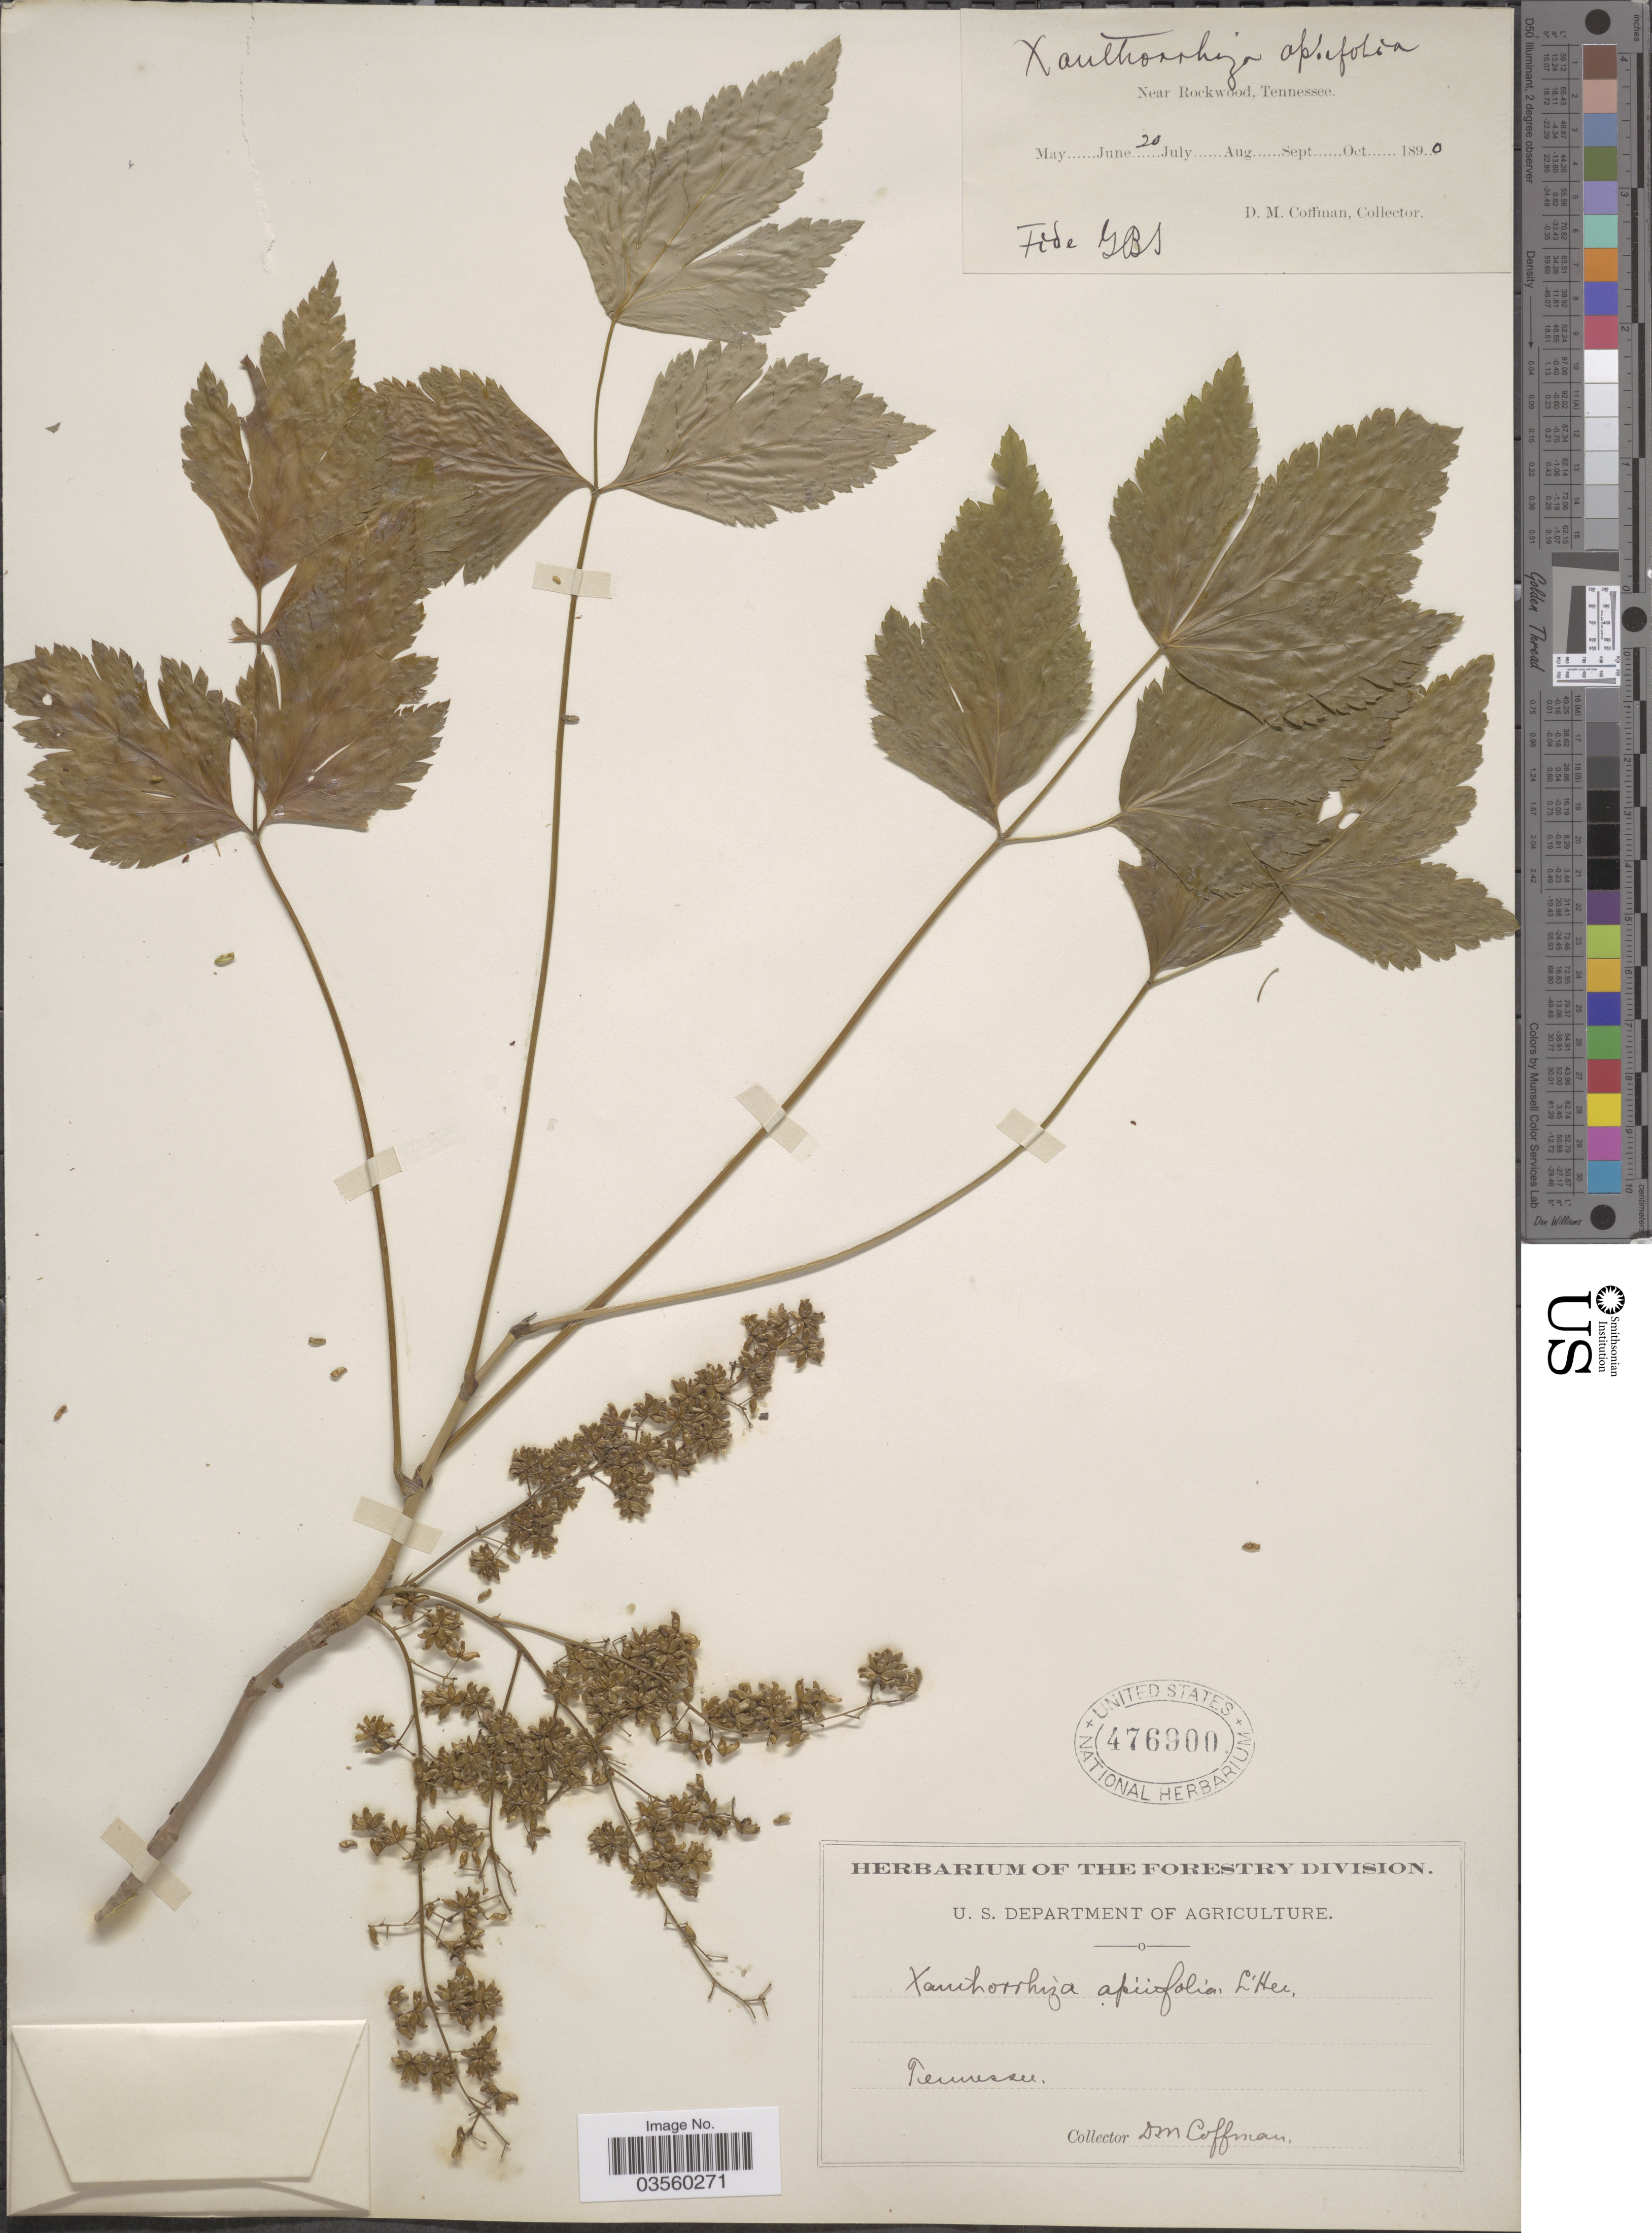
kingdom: Plantae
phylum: Tracheophyta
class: Magnoliopsida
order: Ranunculales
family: Ranunculaceae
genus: Xanthorhiza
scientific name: Xanthorhiza apiifolia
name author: L'Hér.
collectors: D. M. Coffman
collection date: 1890-06-20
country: United States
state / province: Tennessee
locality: Near Rockwood.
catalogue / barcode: US 476900